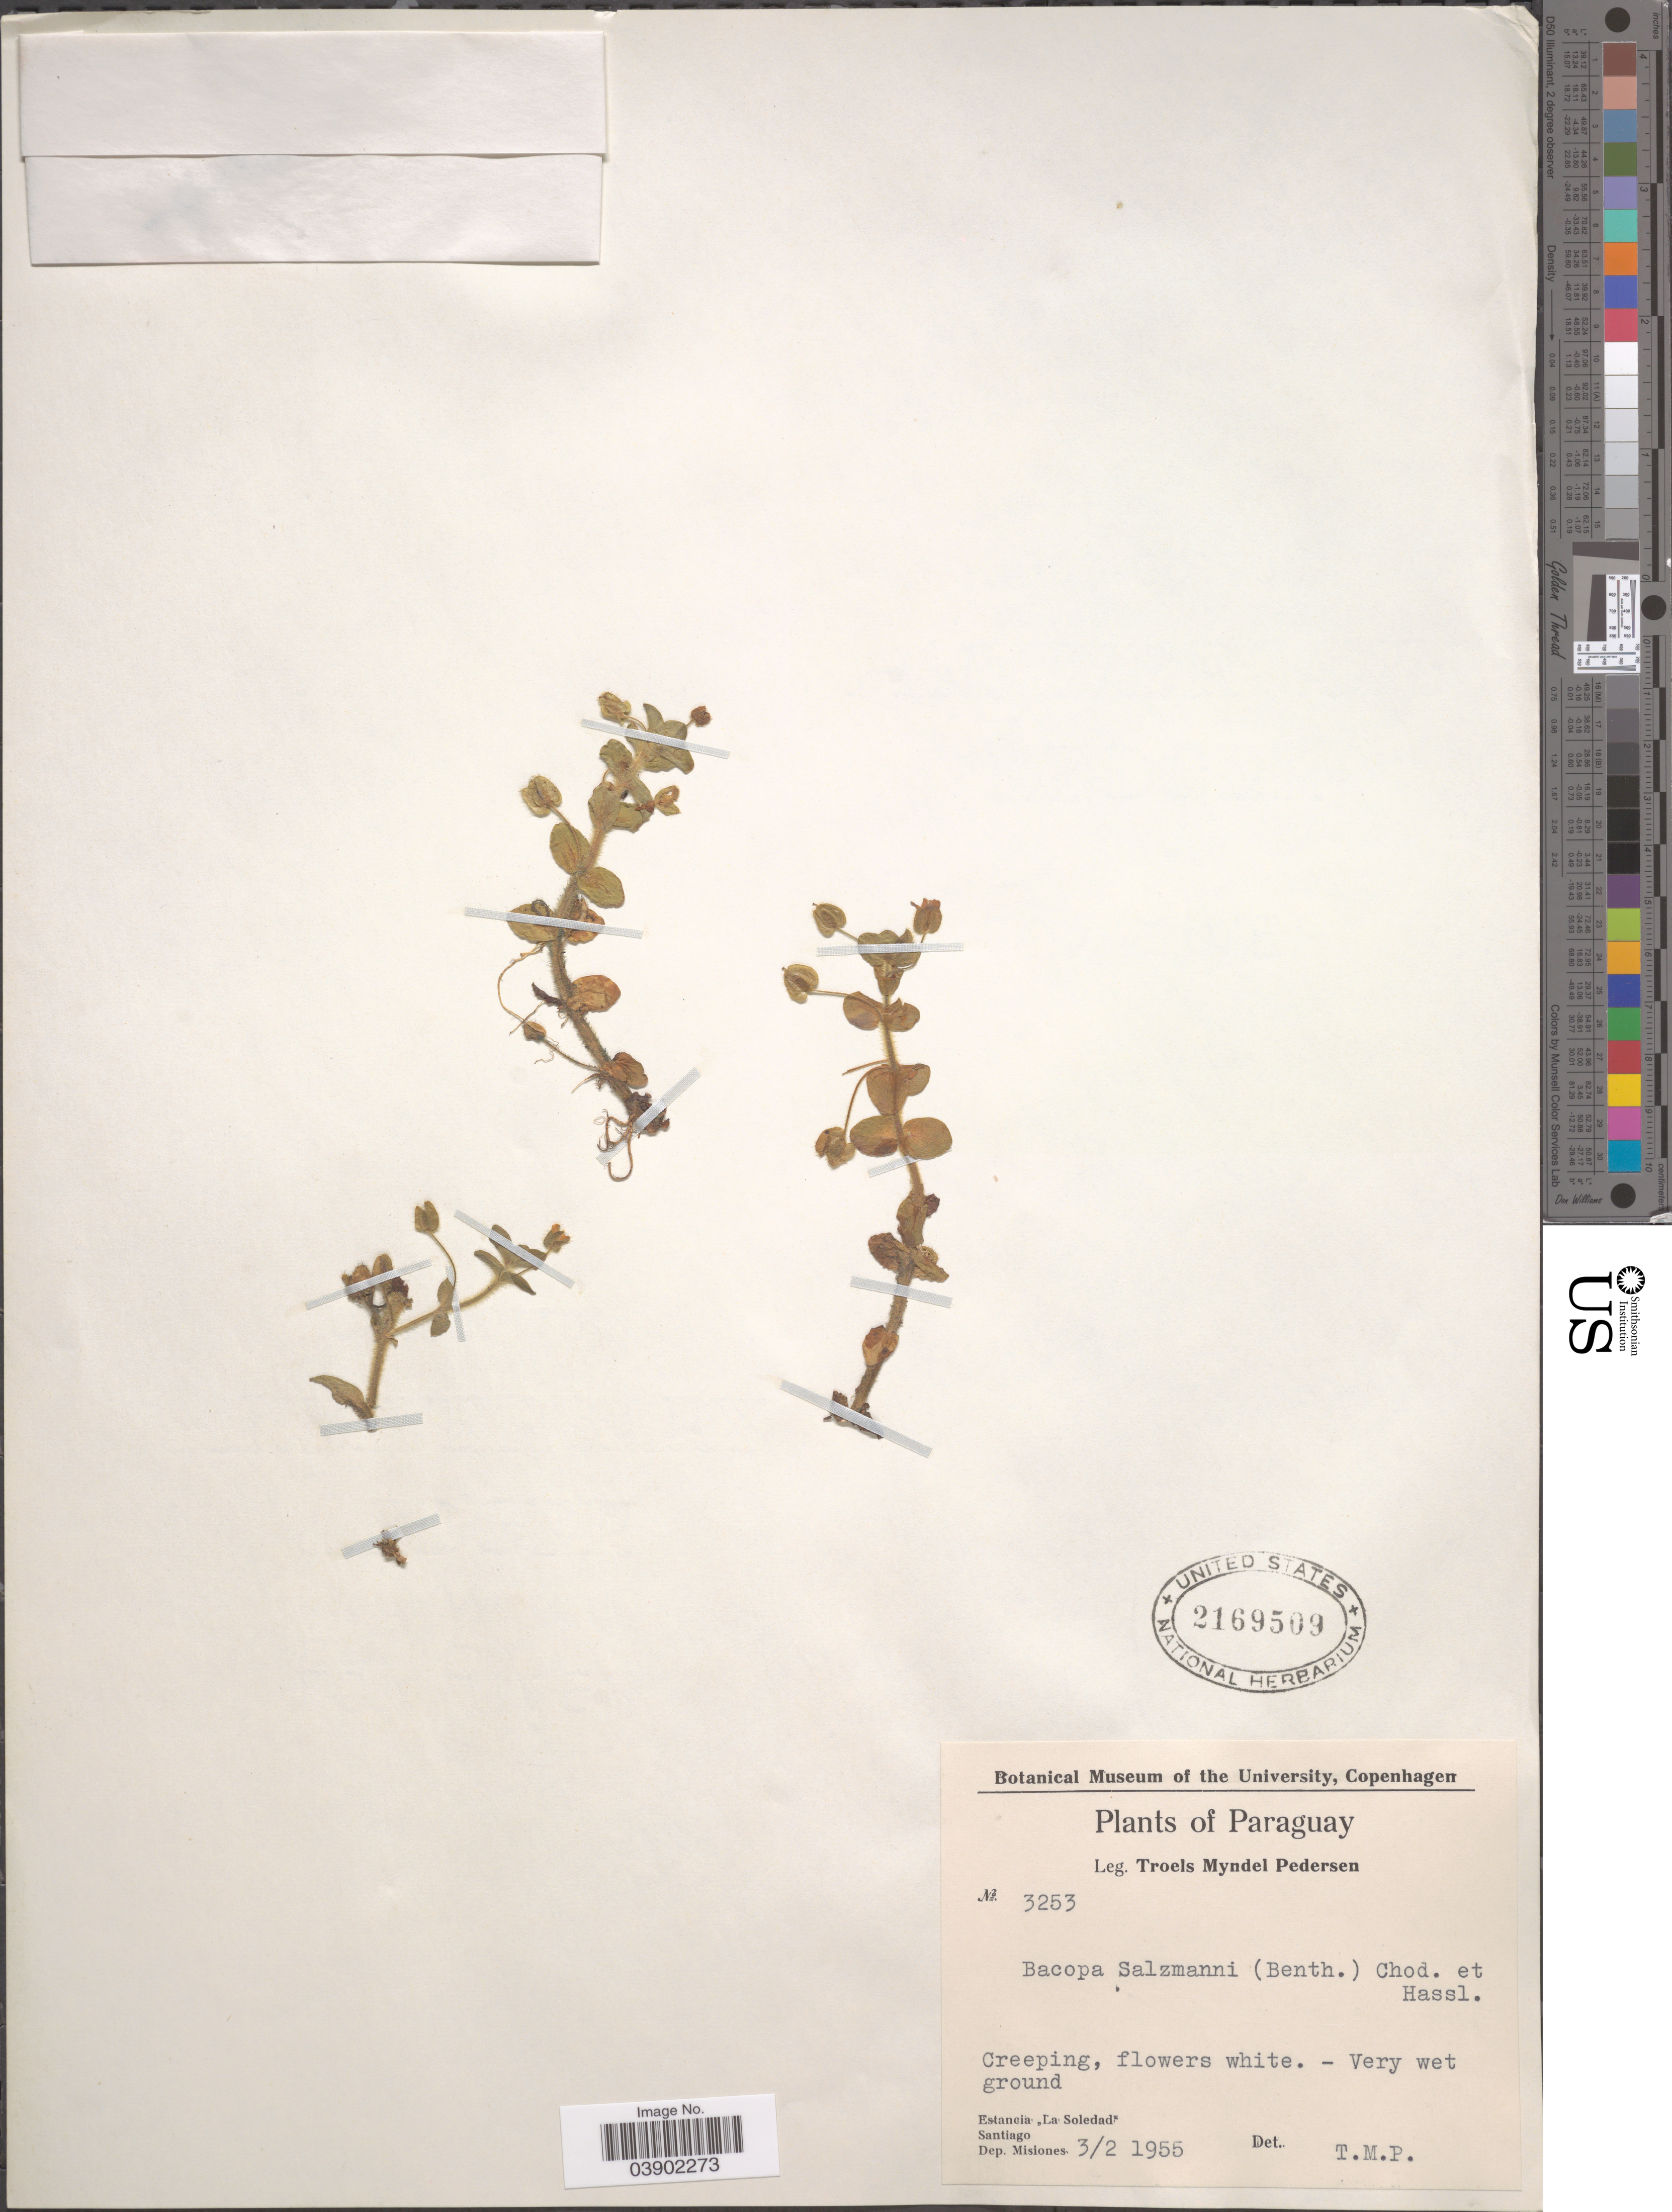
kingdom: Plantae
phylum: Tracheophyta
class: Magnoliopsida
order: Lamiales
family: Plantaginaceae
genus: Bacopa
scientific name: Bacopa salzmannii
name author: (Benth.) Wettst. ex Edwall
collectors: T. Pederson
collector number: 3253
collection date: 1955-02-03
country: Paraguay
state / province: Misiones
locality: Estancia "La Soledad". Santiago. Dep. Misiones.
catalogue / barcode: US 2169509